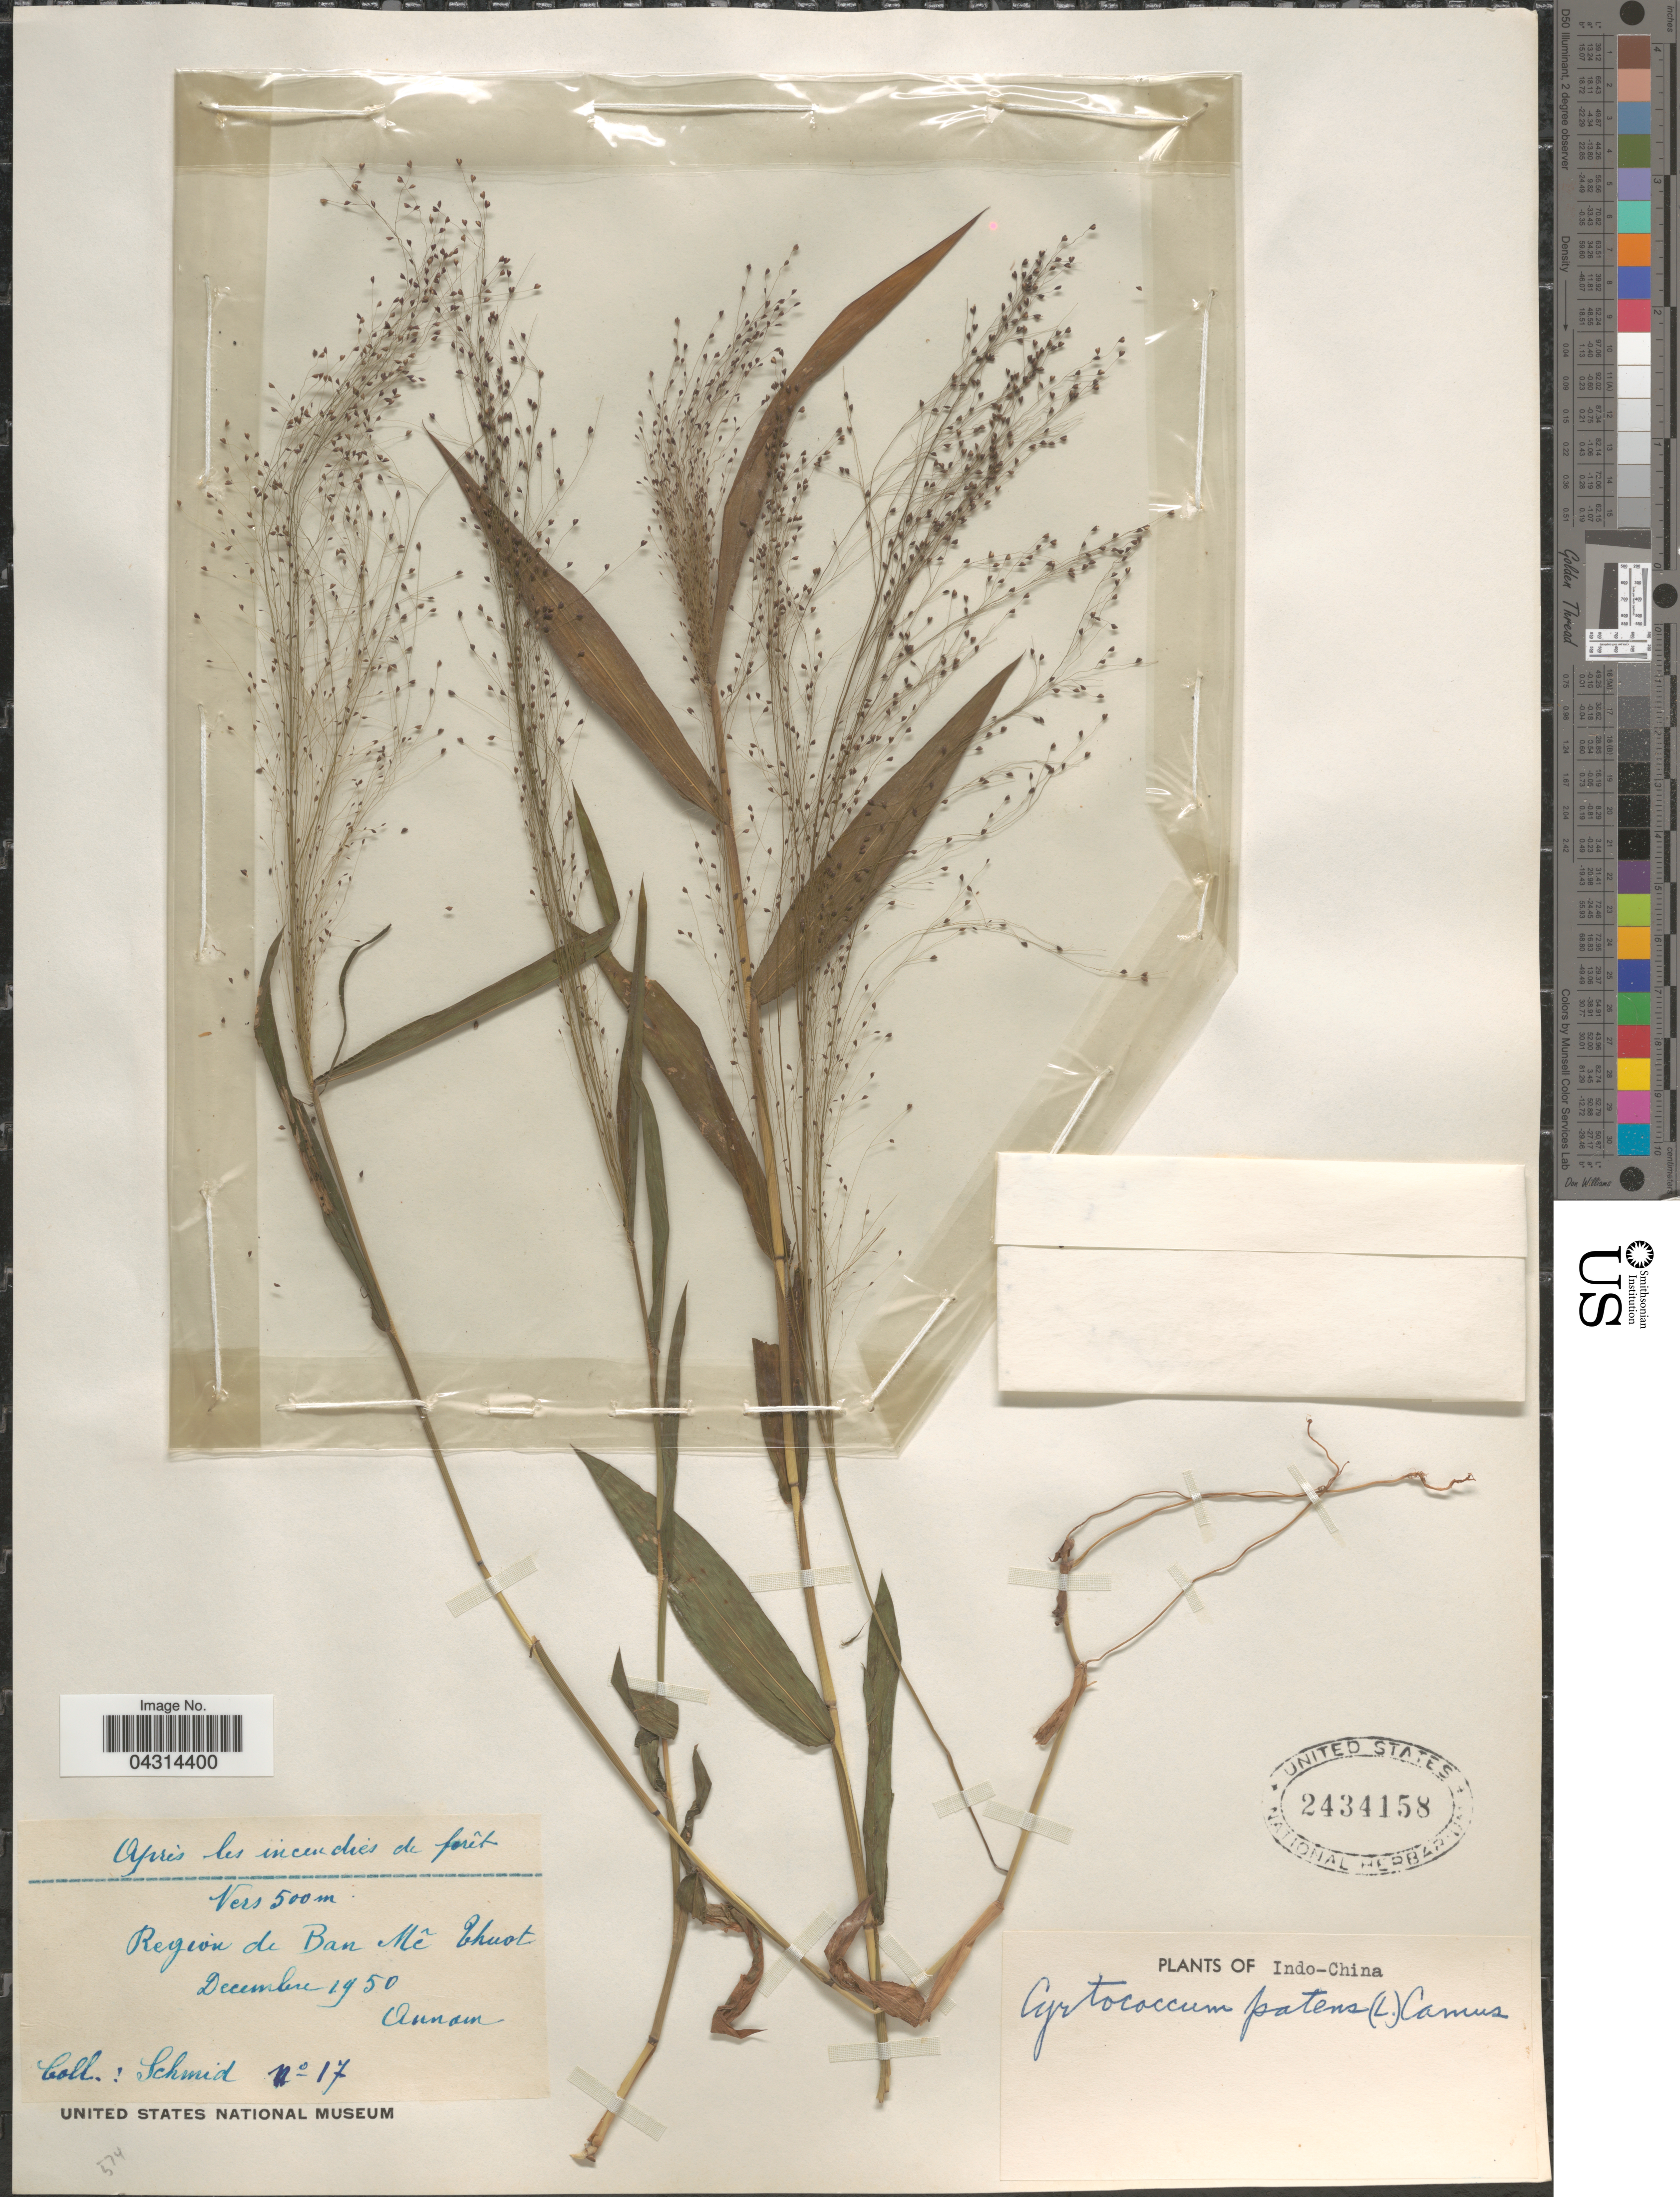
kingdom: Plantae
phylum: Tracheophyta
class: Liliopsida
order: Poales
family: Poaceae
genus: Cyrtococcum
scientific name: Cyrtococcum patens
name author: (L.) A. Camus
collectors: Schmid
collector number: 17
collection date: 1950-12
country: Vietnam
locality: Region de Ban Me Chout. Annam.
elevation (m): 500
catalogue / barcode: US 2434158